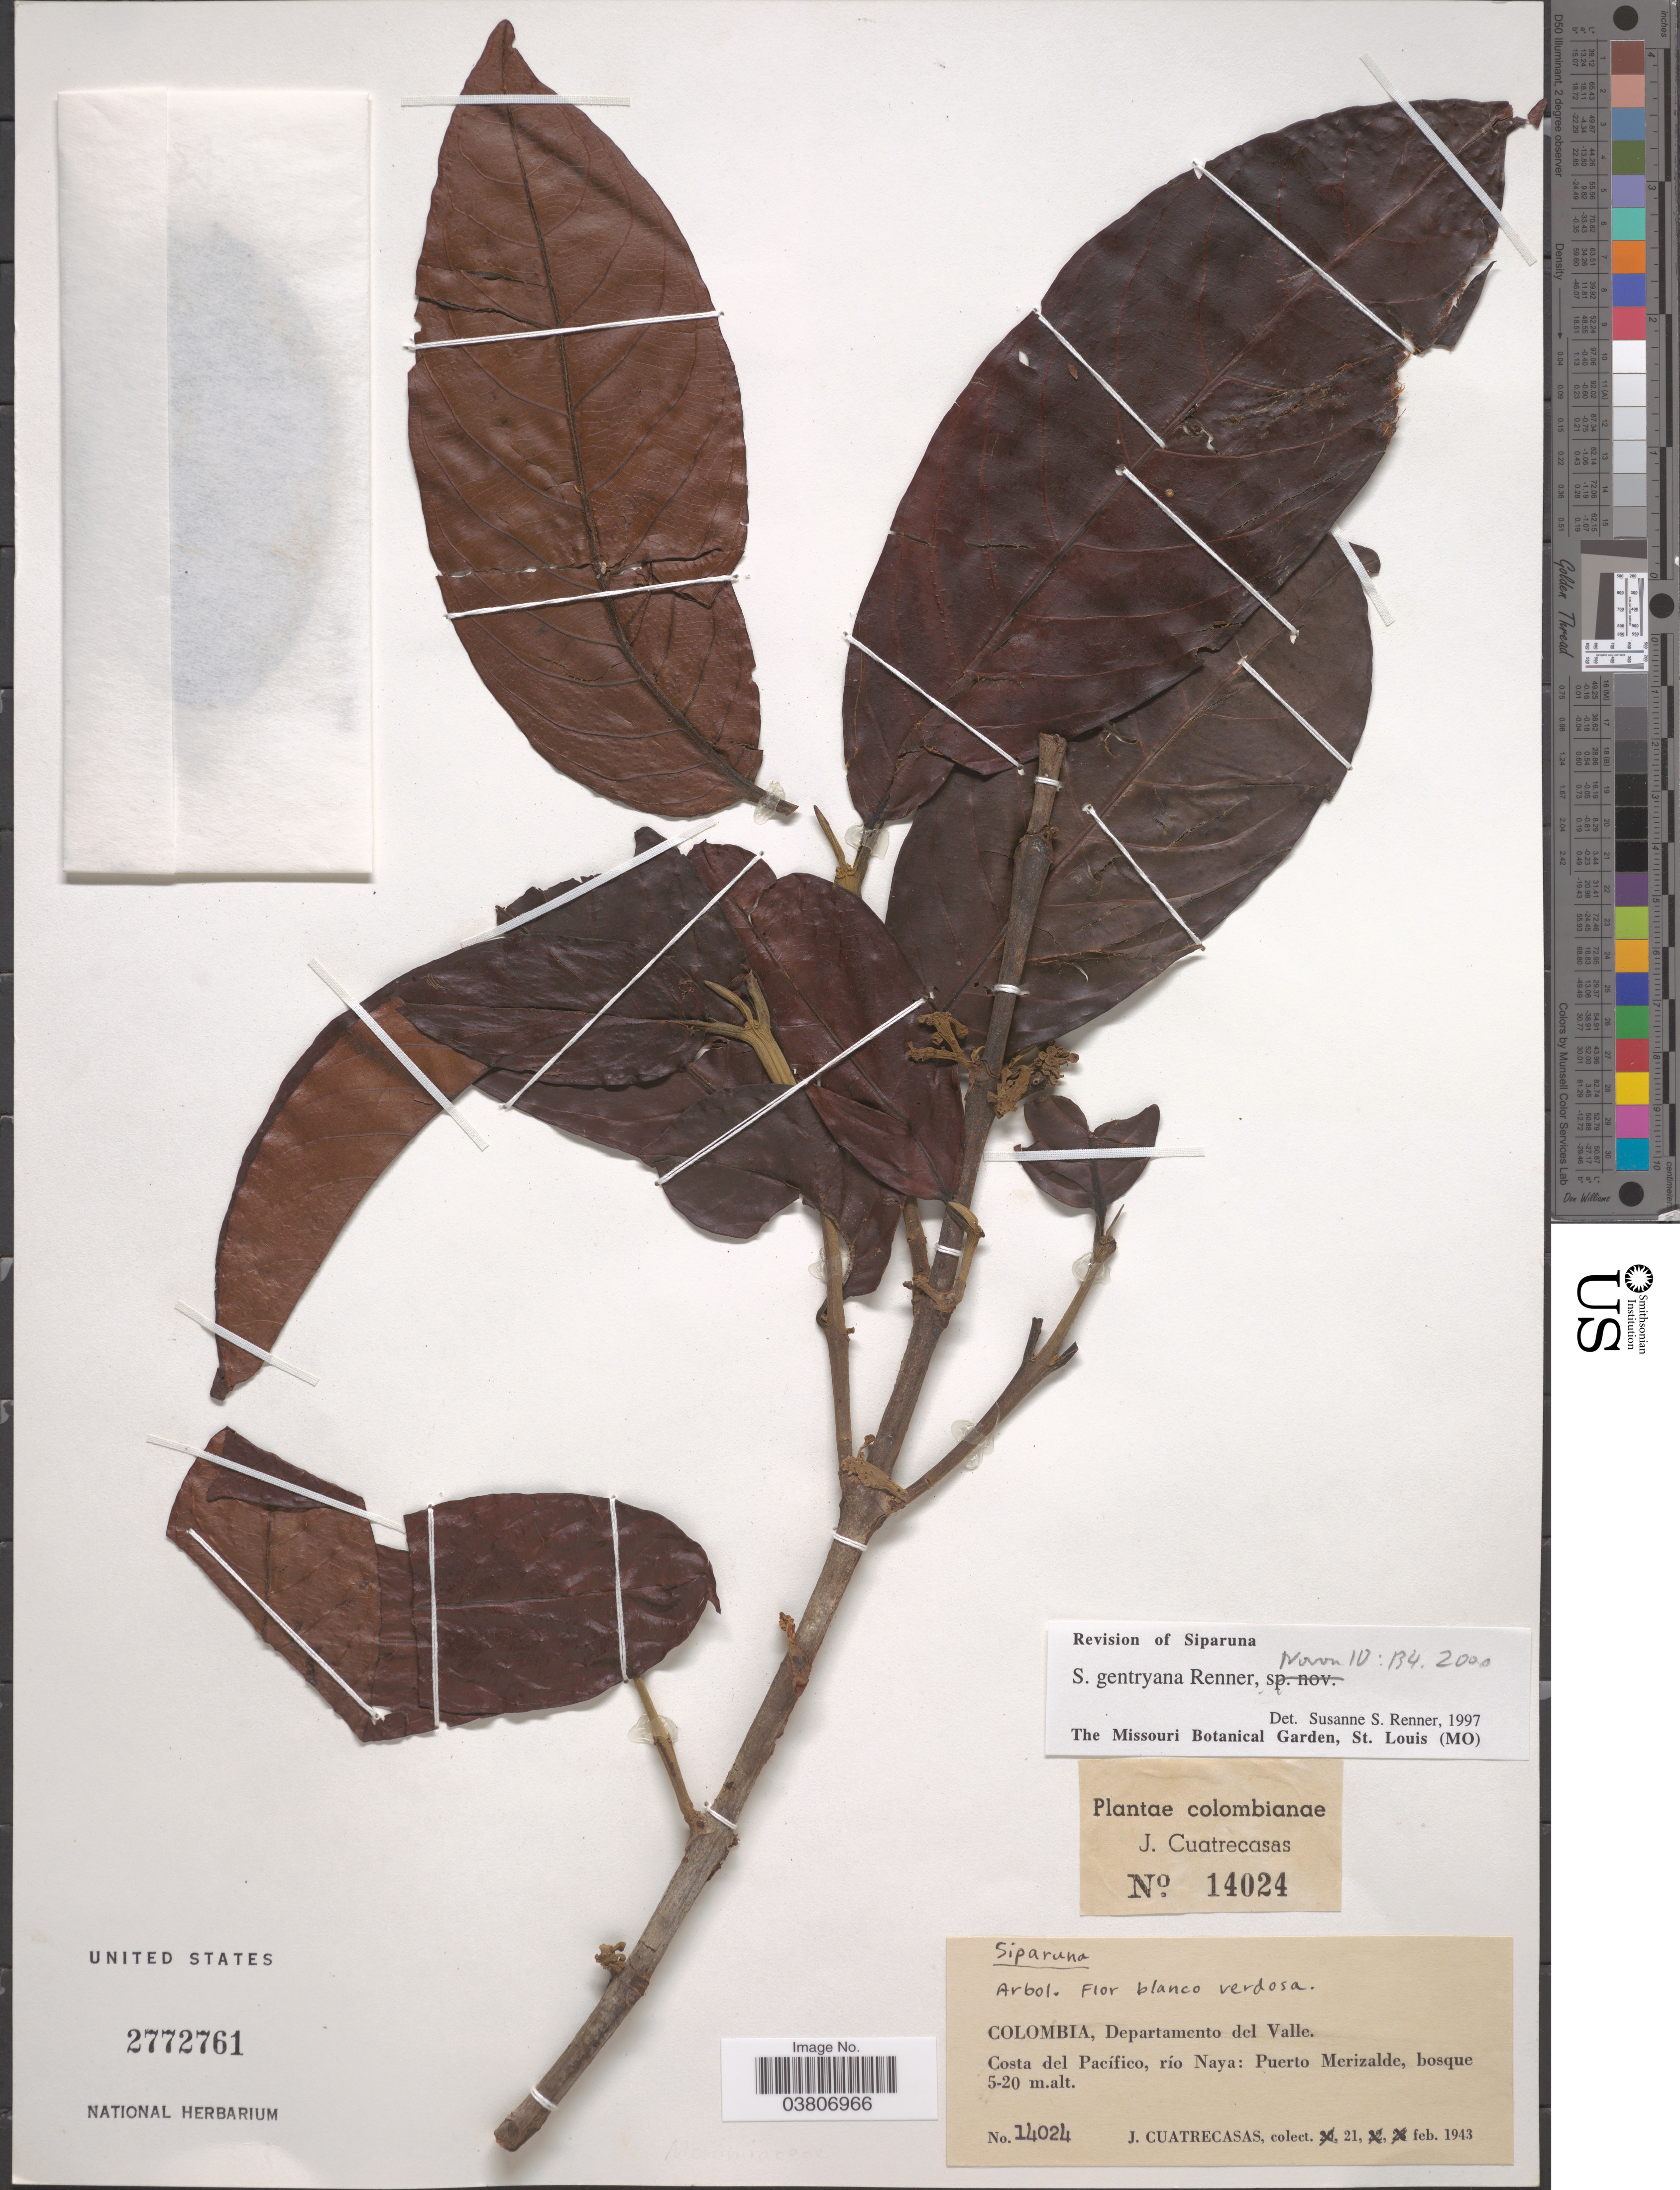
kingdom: Plantae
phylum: Tracheophyta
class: Magnoliopsida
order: Laurales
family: Siparunaceae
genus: Siparuna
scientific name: Siparuna gentryana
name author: S.S. Renner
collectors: J. Cuatrecasas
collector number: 14024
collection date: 1943-02-21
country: Colombia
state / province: Valle del Cauca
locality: Departamento del Valle. Costa del Pacífico, río Naya: Puerto Merizalde.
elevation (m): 5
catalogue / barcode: US 2772761